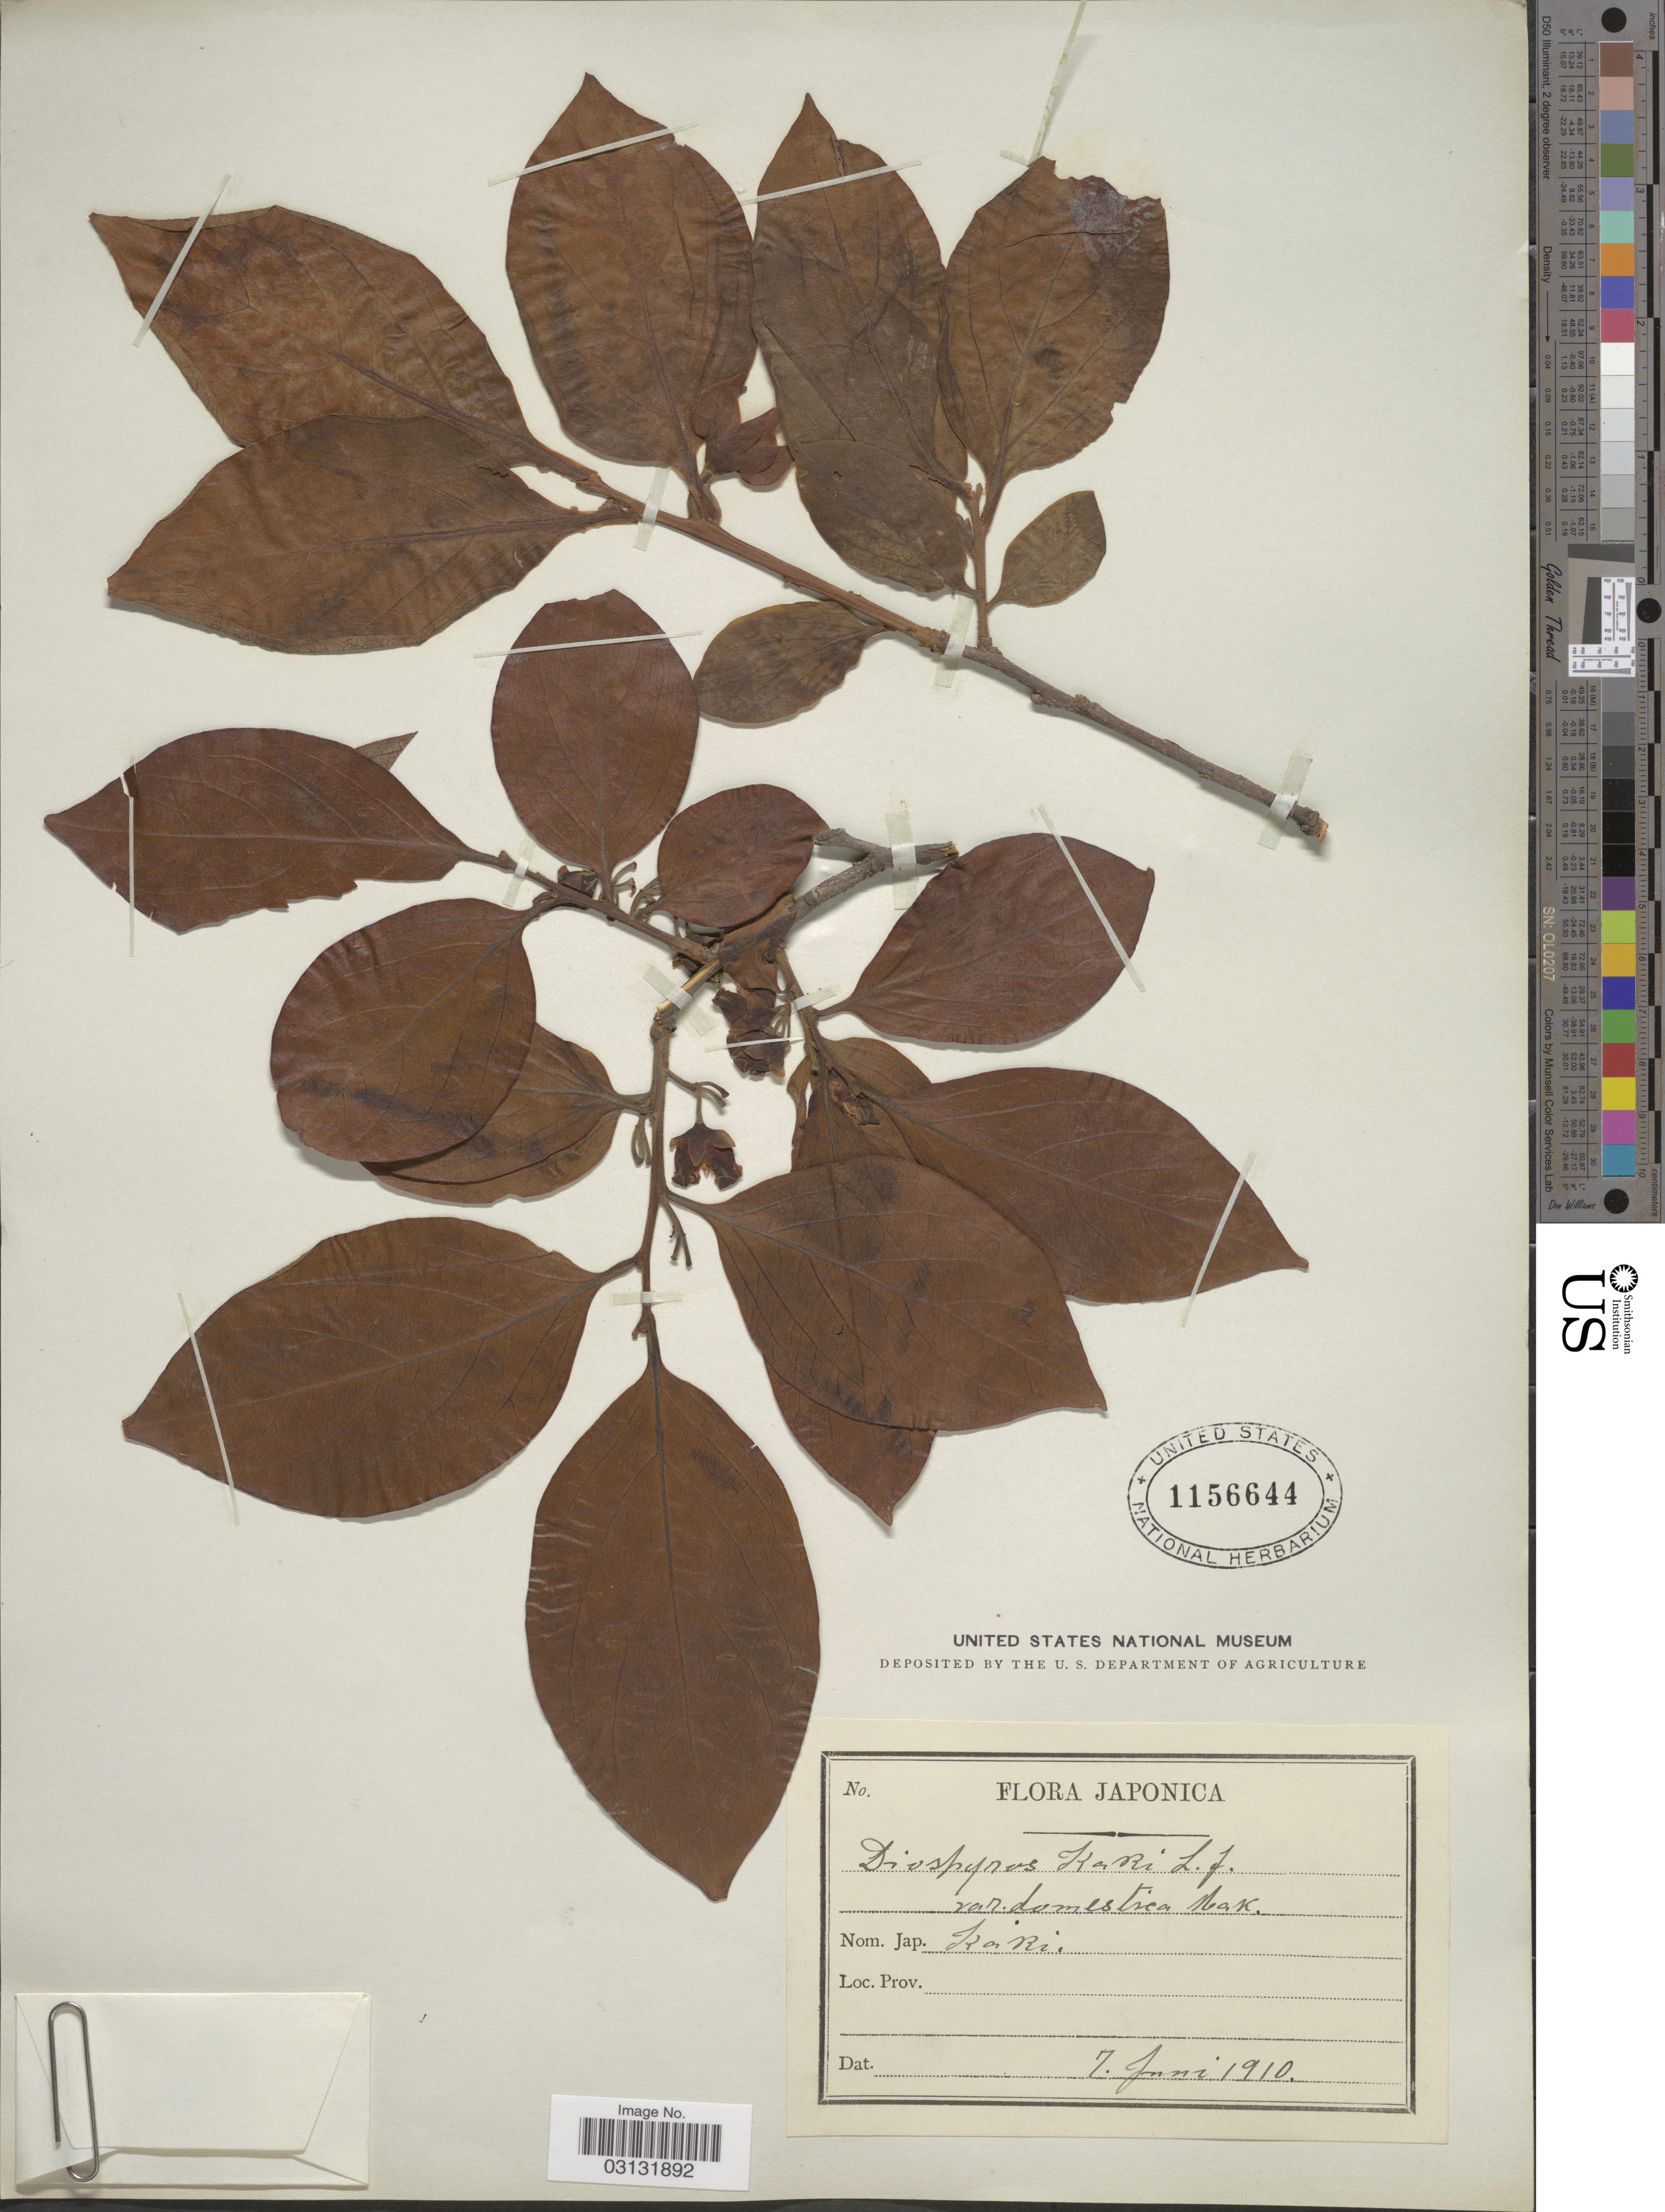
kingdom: Plantae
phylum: Tracheophyta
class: Magnoliopsida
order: Ericales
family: Ebenaceae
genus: Diospyros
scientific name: Diospyros kaki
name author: Thunb.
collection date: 1910-06-07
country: Japan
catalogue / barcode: US 1156644